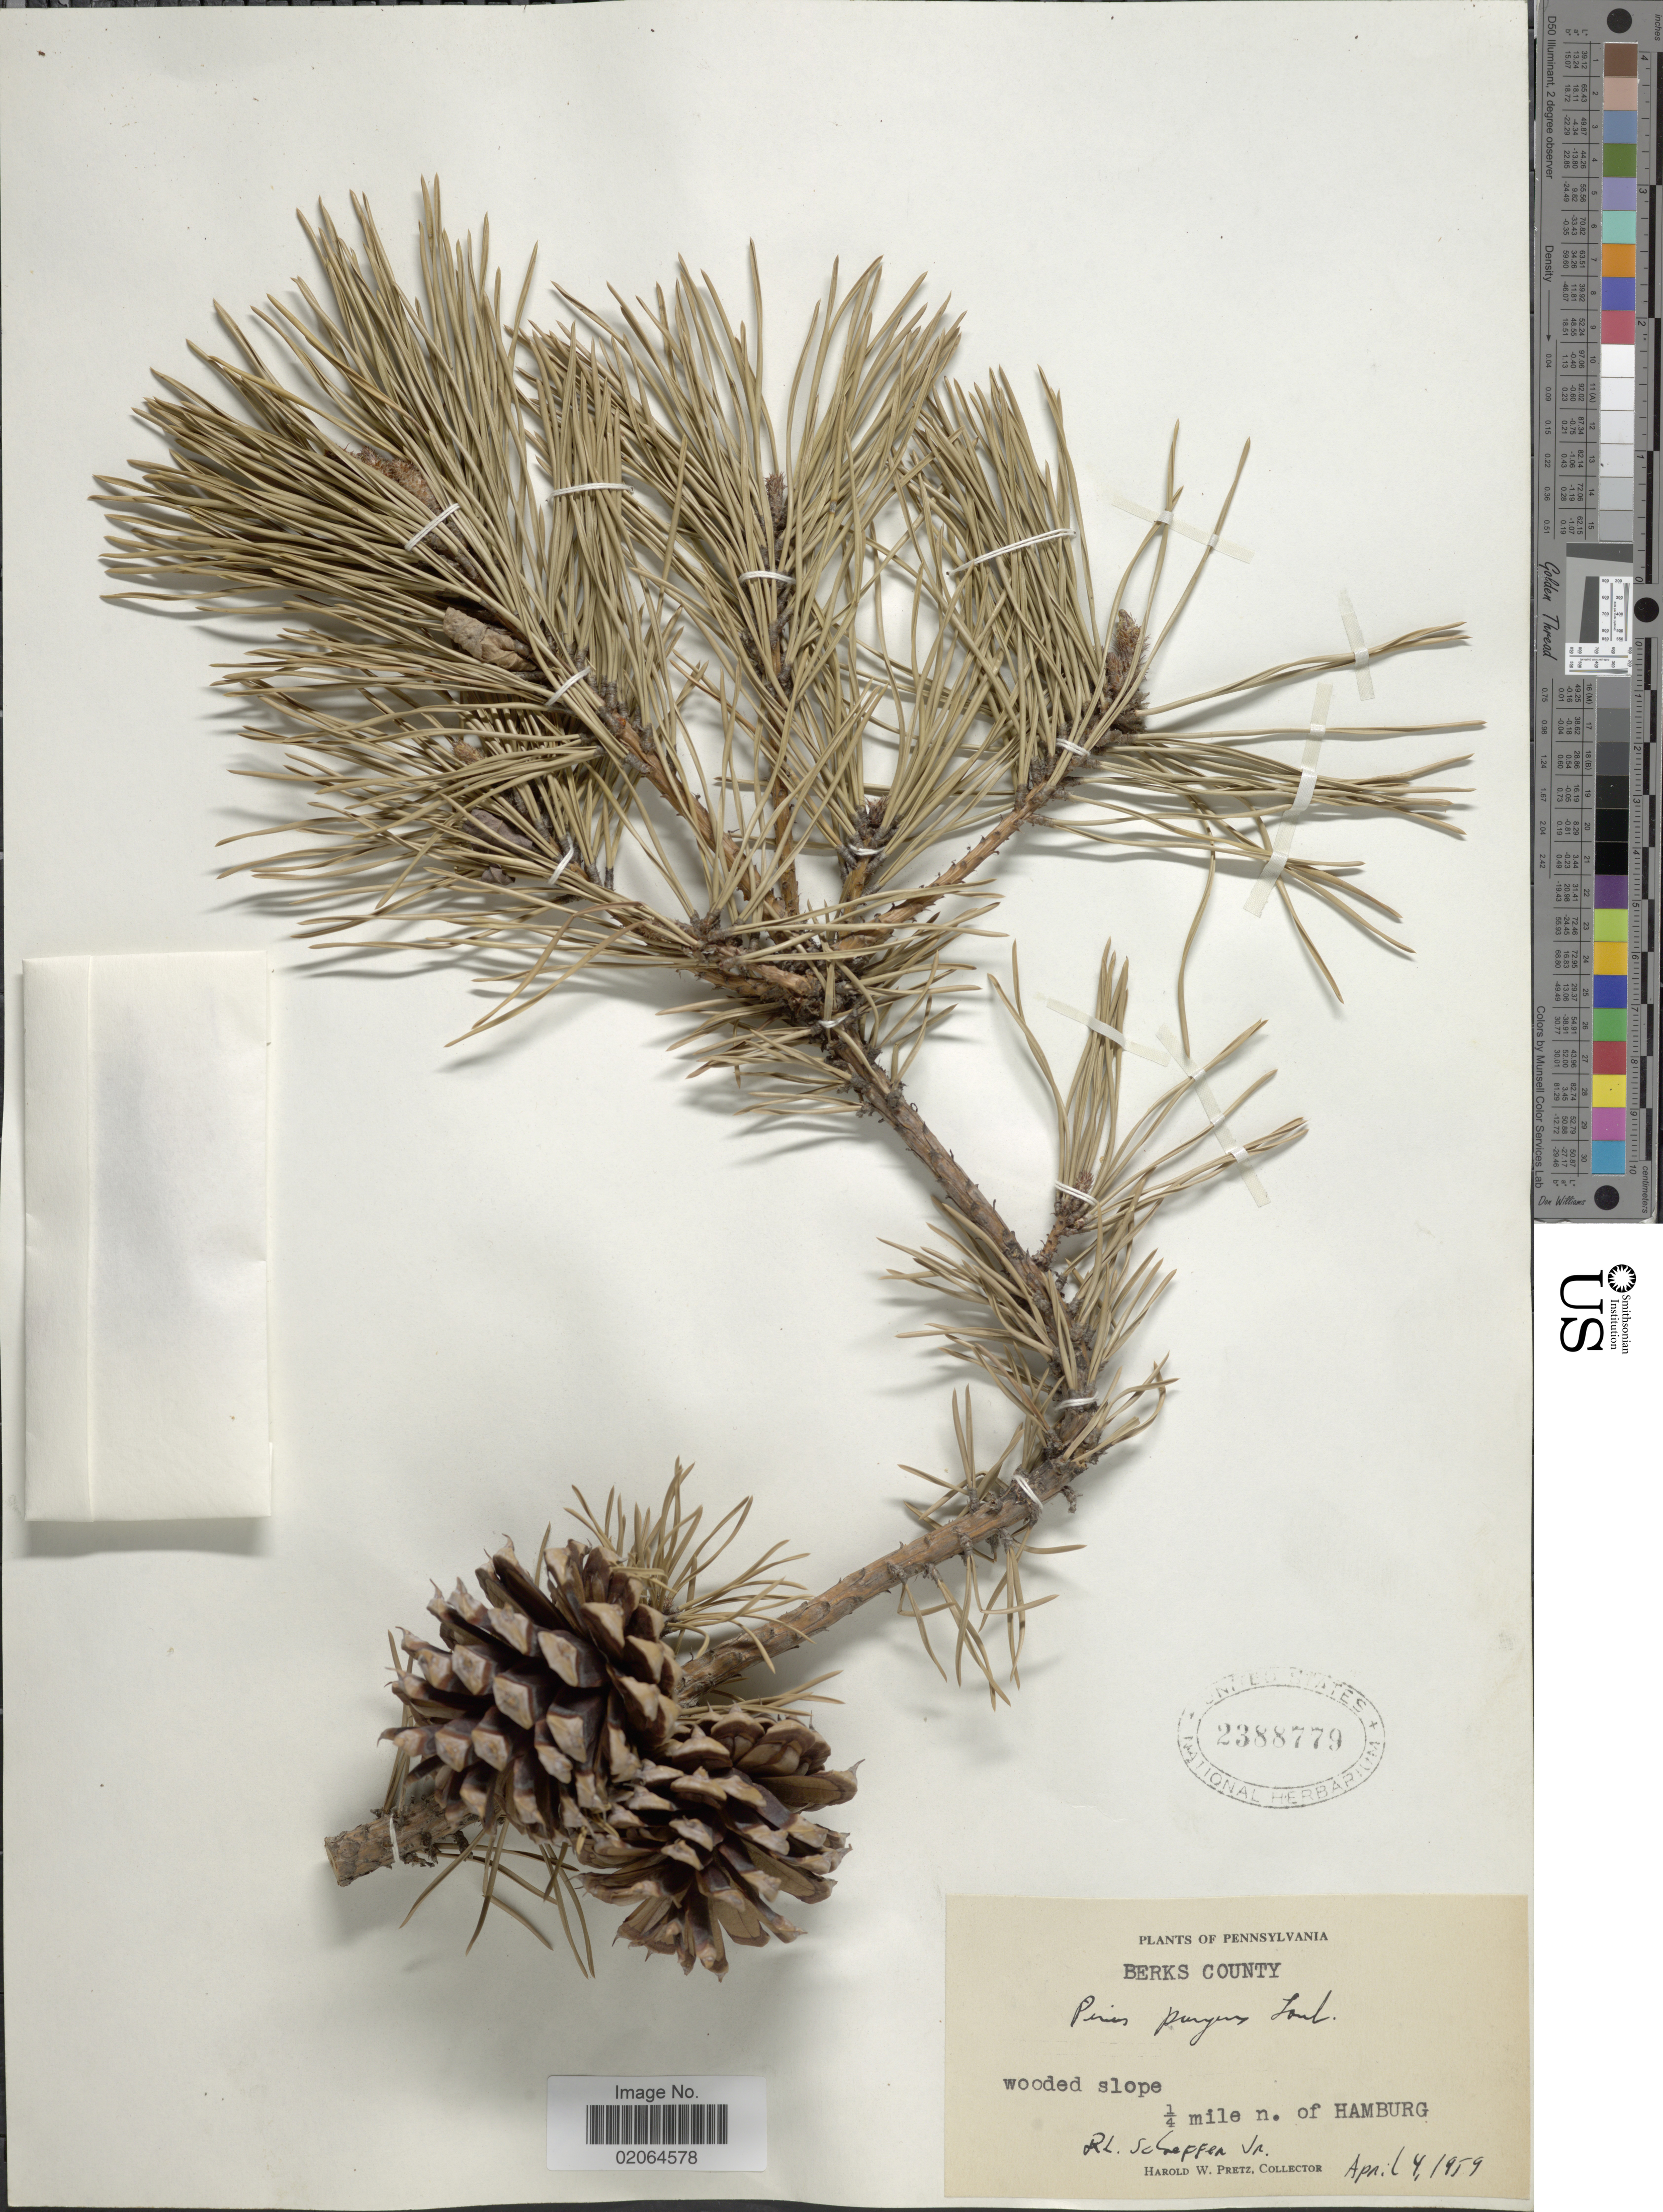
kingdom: Plantae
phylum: Tracheophyta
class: Pinopsida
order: Pinales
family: Pinaceae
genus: Pinus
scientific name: Pinus pungens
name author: Lamb.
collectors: R. L. Schaeffer Jr. & H. W. Pretz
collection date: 1959-04-04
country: United States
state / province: Pennsylvania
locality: Pennsylvania, ¼ mile n,. of Hamburg.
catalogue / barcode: US 2388779